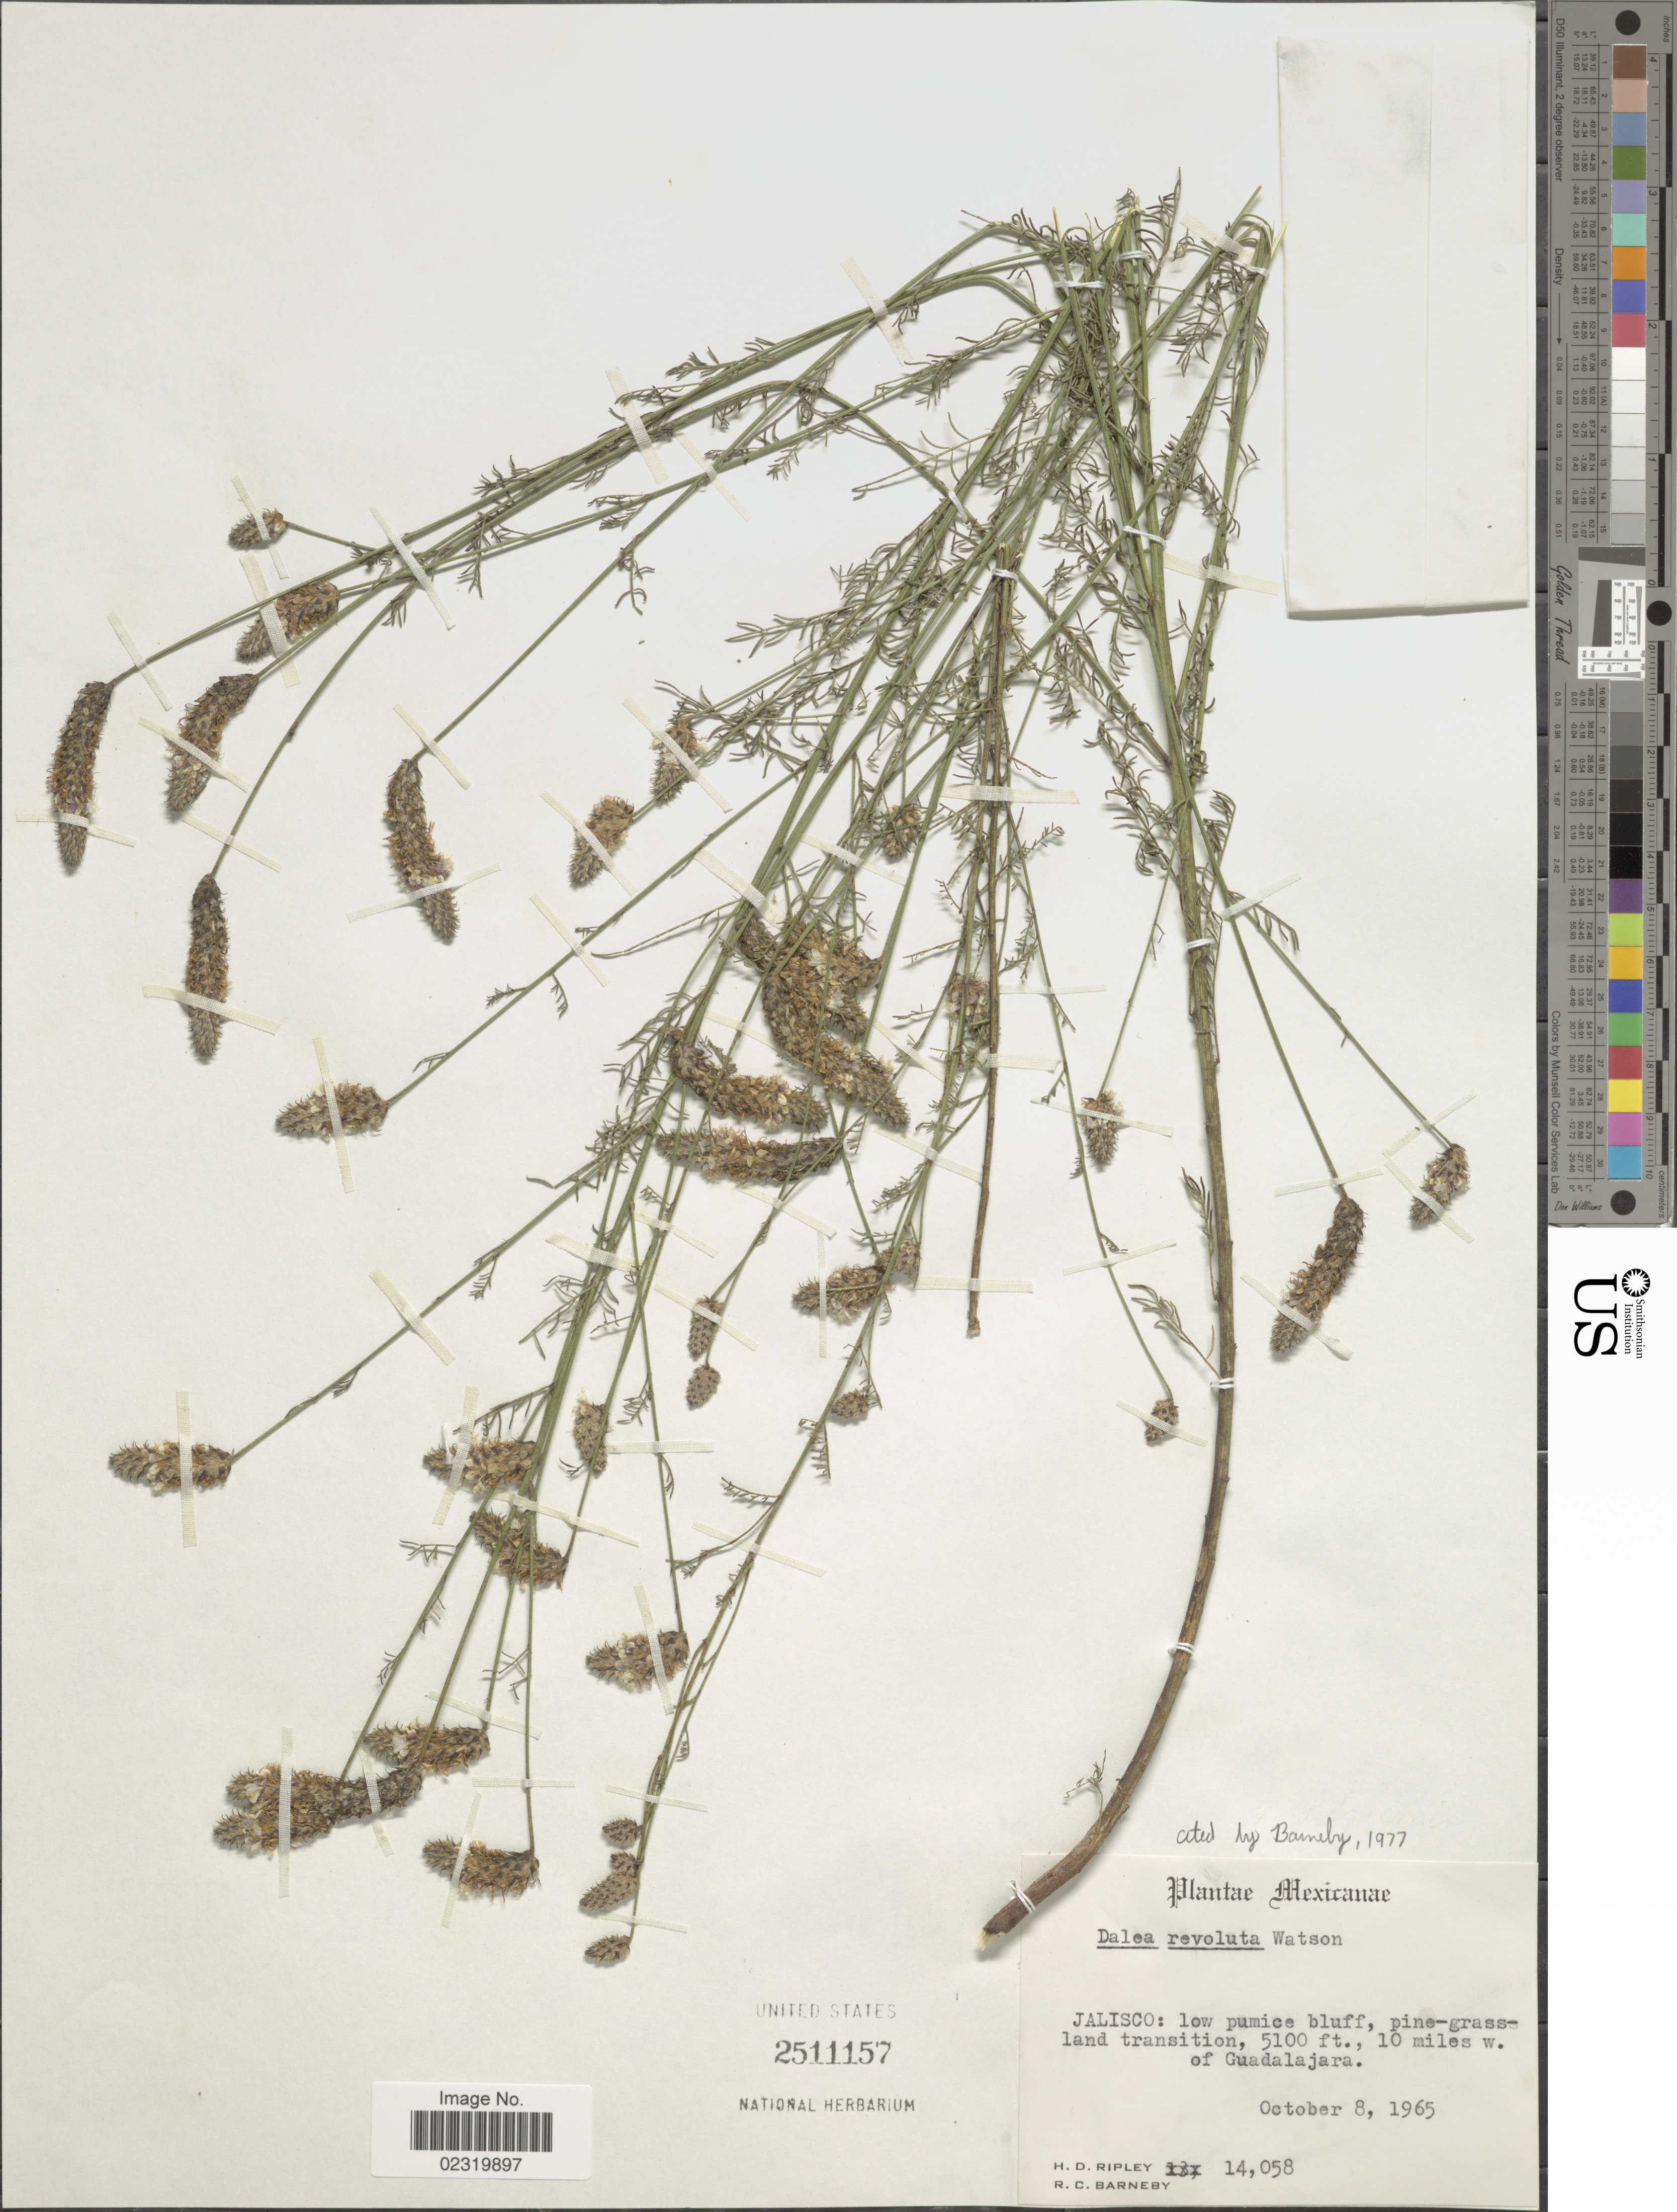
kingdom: Plantae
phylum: Tracheophyta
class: Magnoliopsida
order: Fabales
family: Fabaceae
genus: Dalea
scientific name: Dalea revoluta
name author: S. Watson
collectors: H. Ripley & R. C. Barneby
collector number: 14058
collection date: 1965-10-08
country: Mexico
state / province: Jalisco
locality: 10 miles w. of Guadalajara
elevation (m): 1554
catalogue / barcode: US 2511157